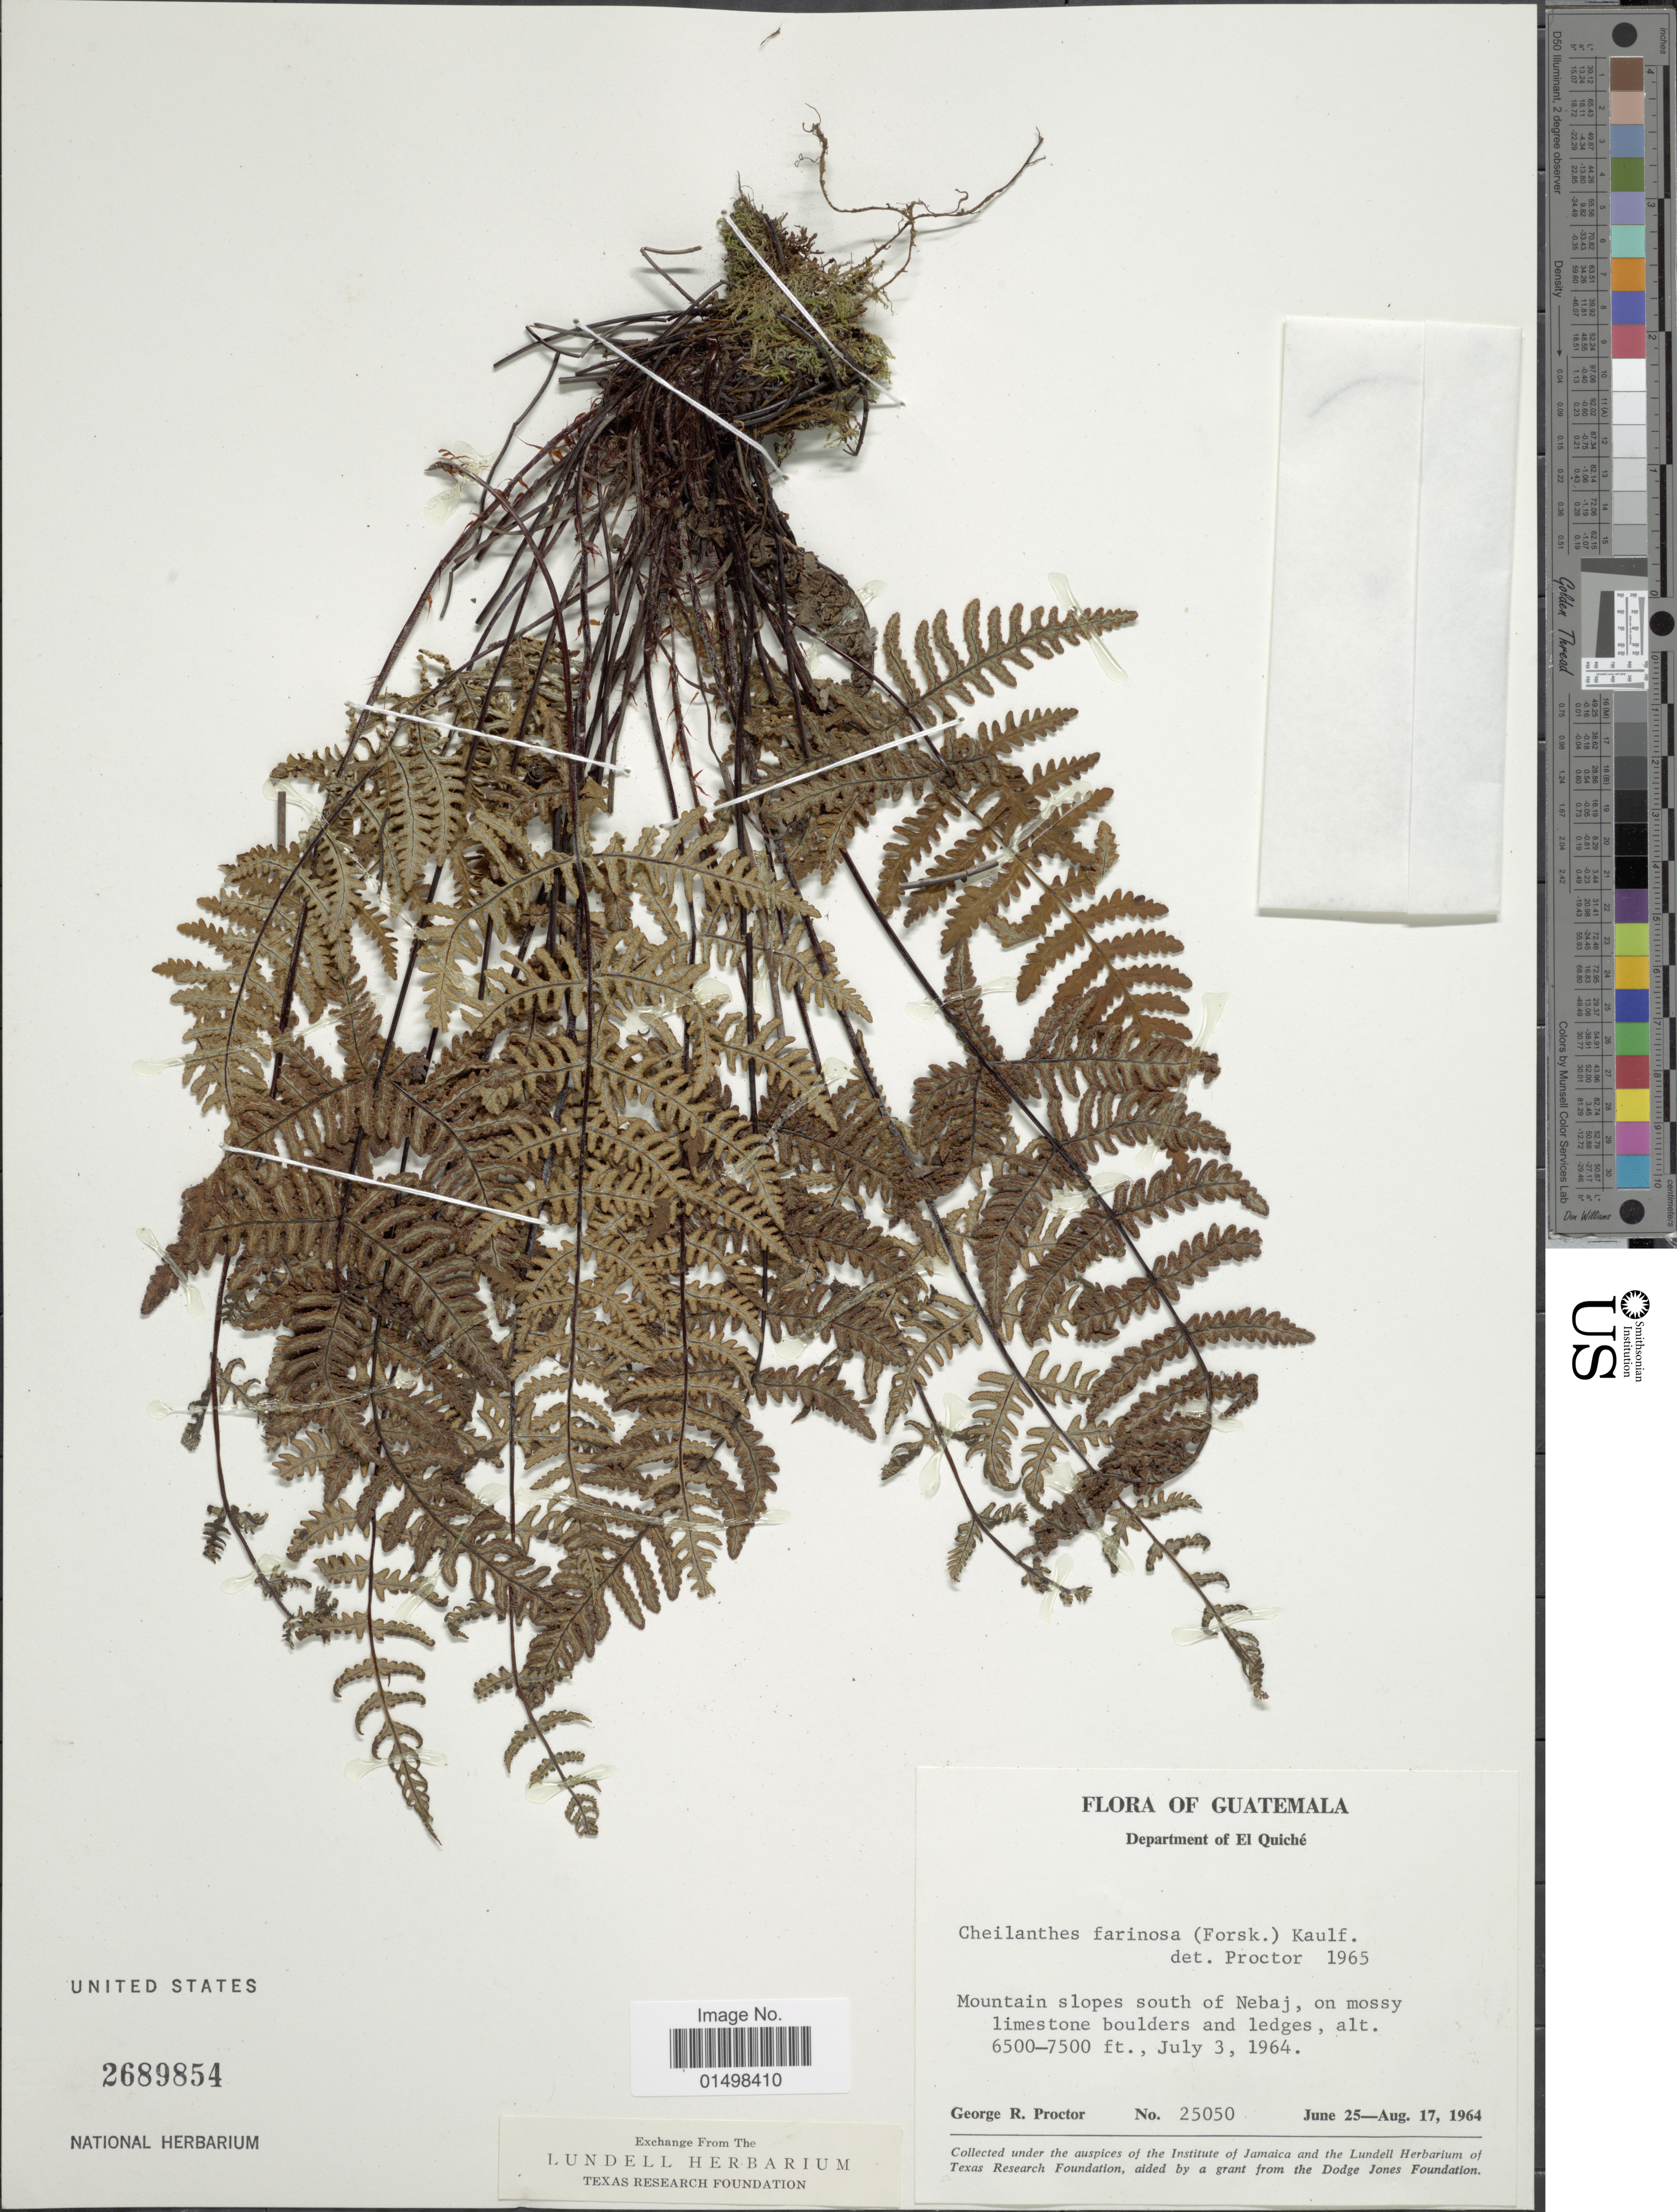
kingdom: Plantae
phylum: Tracheophyta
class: Polypodiopsida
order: Polypodiales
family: Pteridaceae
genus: Aleuritopteris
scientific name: Aleuritopteris farinosa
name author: (Forssk.) Fée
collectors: G. R. Proctor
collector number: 25050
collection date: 1964-06-25/1964-08-17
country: Guatemala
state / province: El Quiché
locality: Department of El Quiche. Mountain slopes south of Nebaj.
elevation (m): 1981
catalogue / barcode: US 2689854